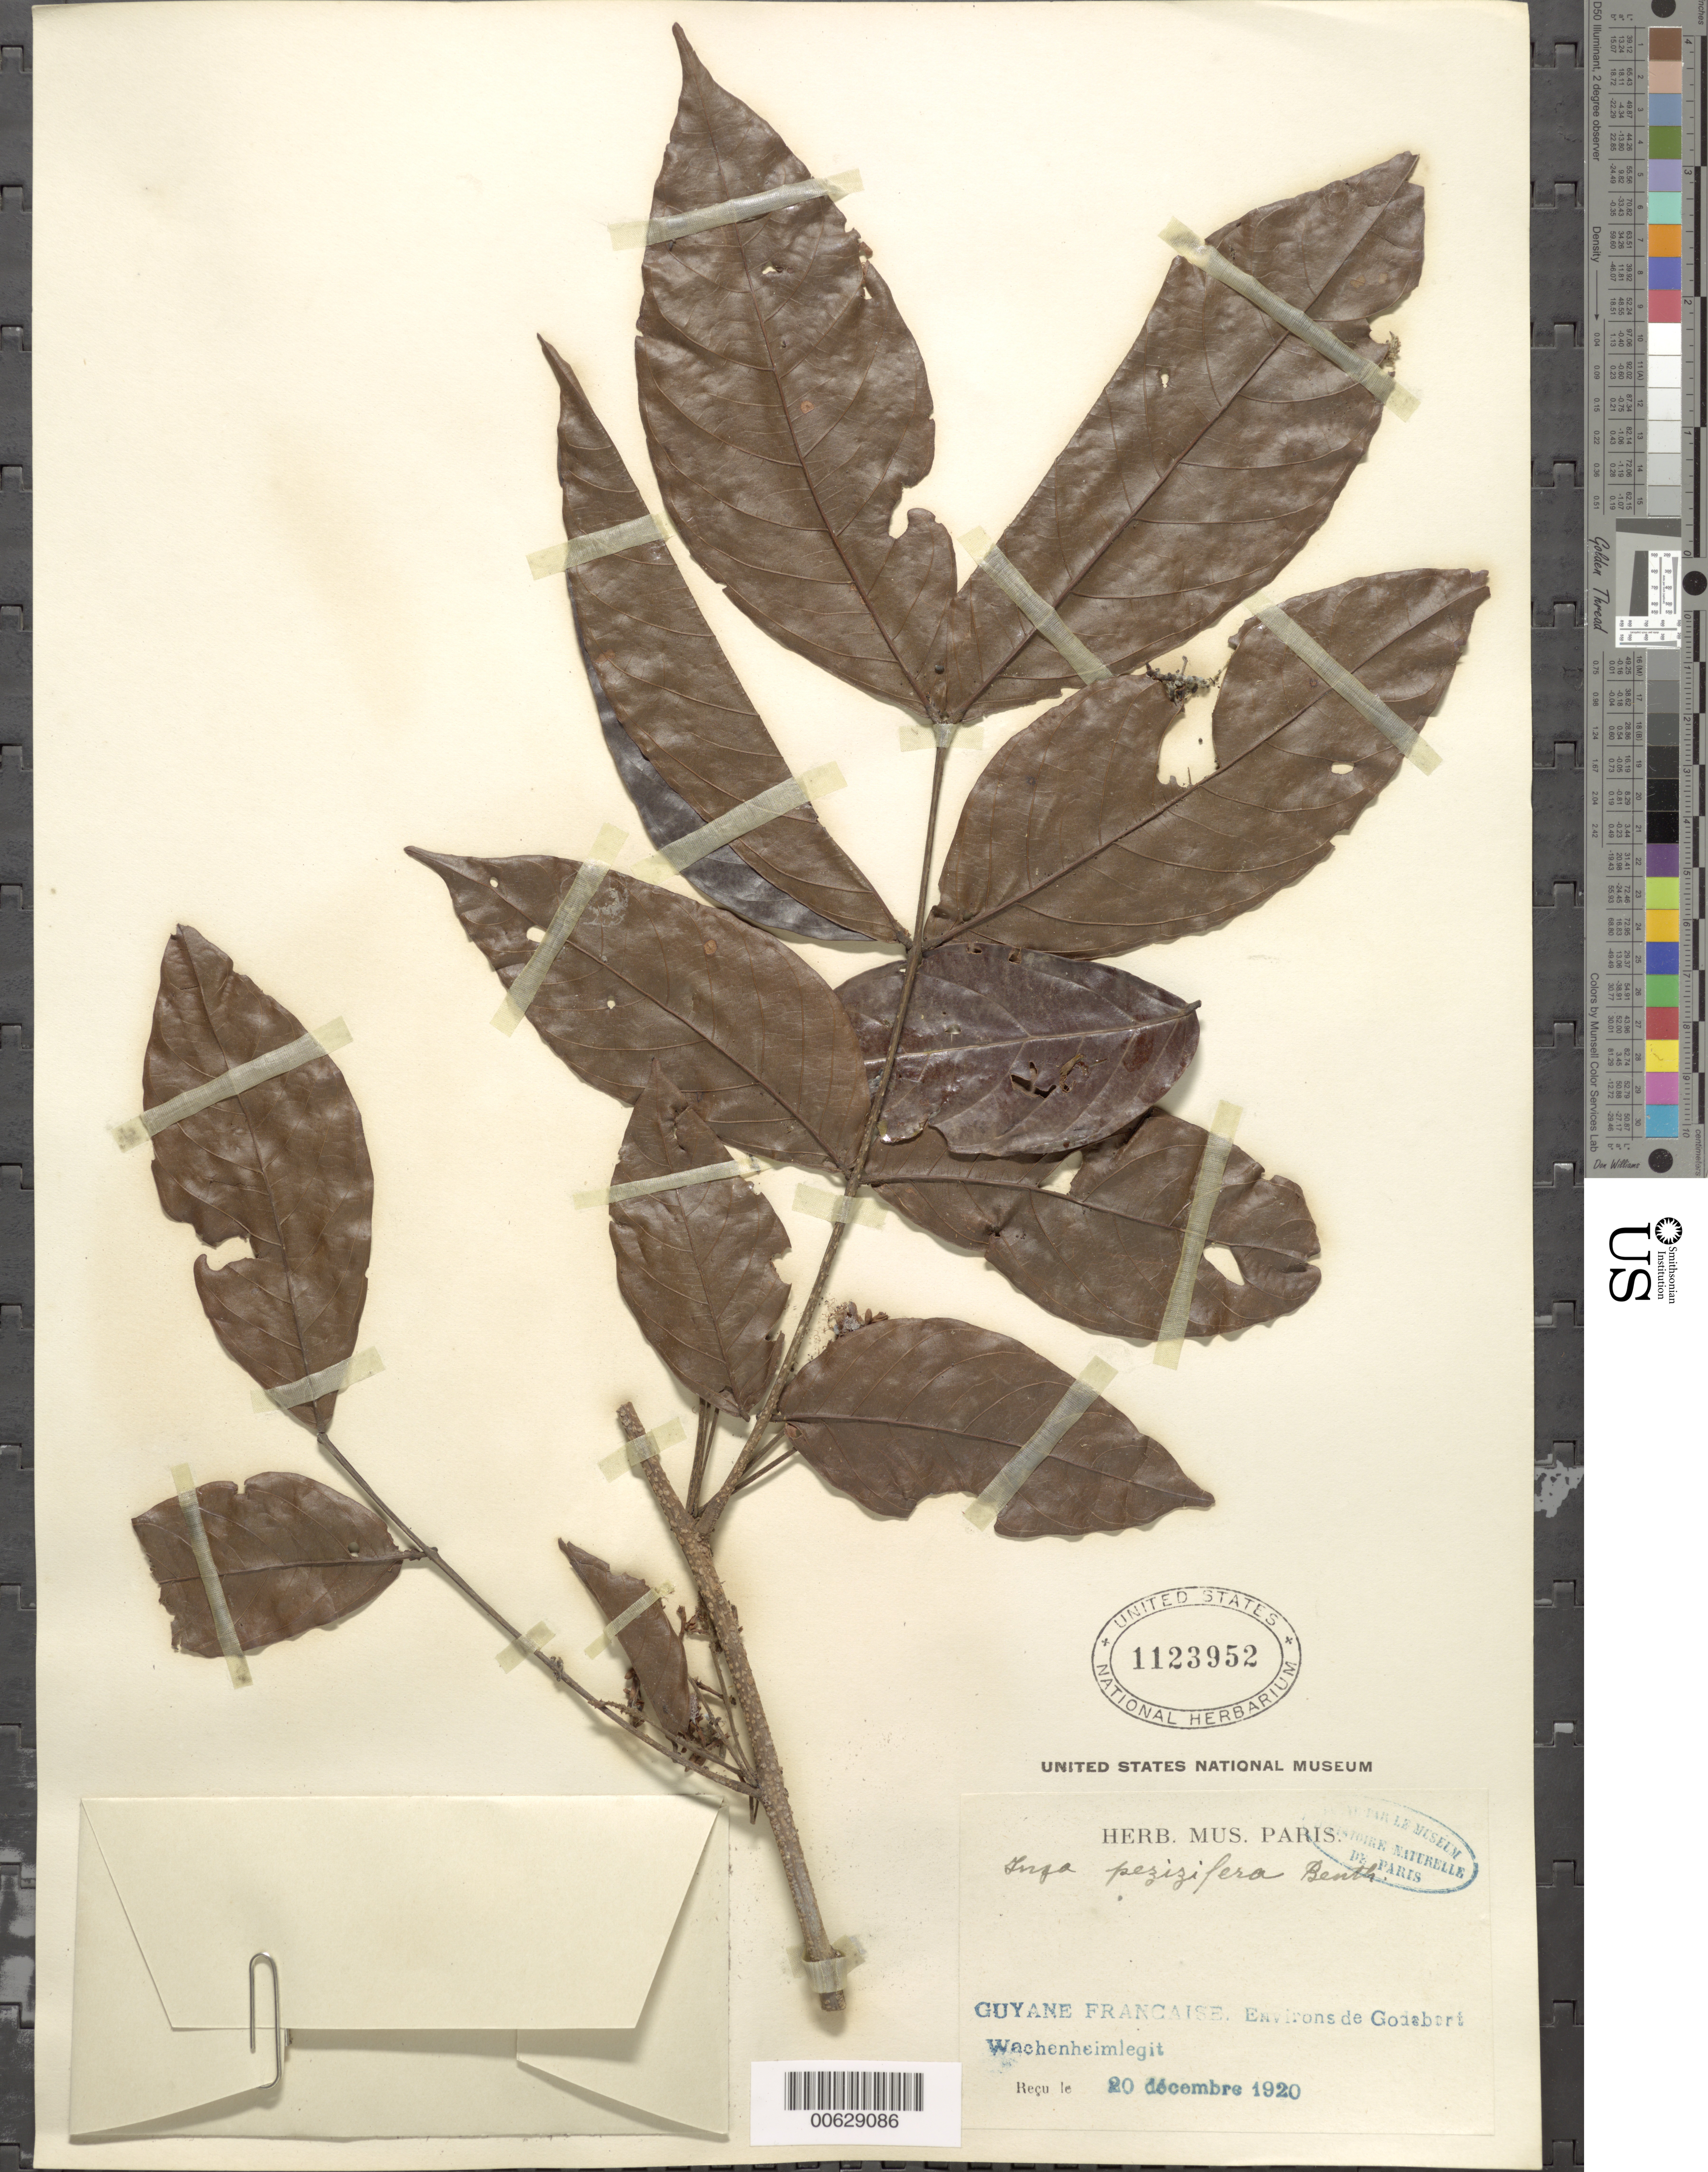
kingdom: Plantae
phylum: Tracheophyta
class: Magnoliopsida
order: Fabales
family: Fabaceae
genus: Inga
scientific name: Inga pezizifera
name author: Benth.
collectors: G. Wachenheim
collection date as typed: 20-Dec-20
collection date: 1920-12-20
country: French Guiana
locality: Godebert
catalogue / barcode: US 1123952